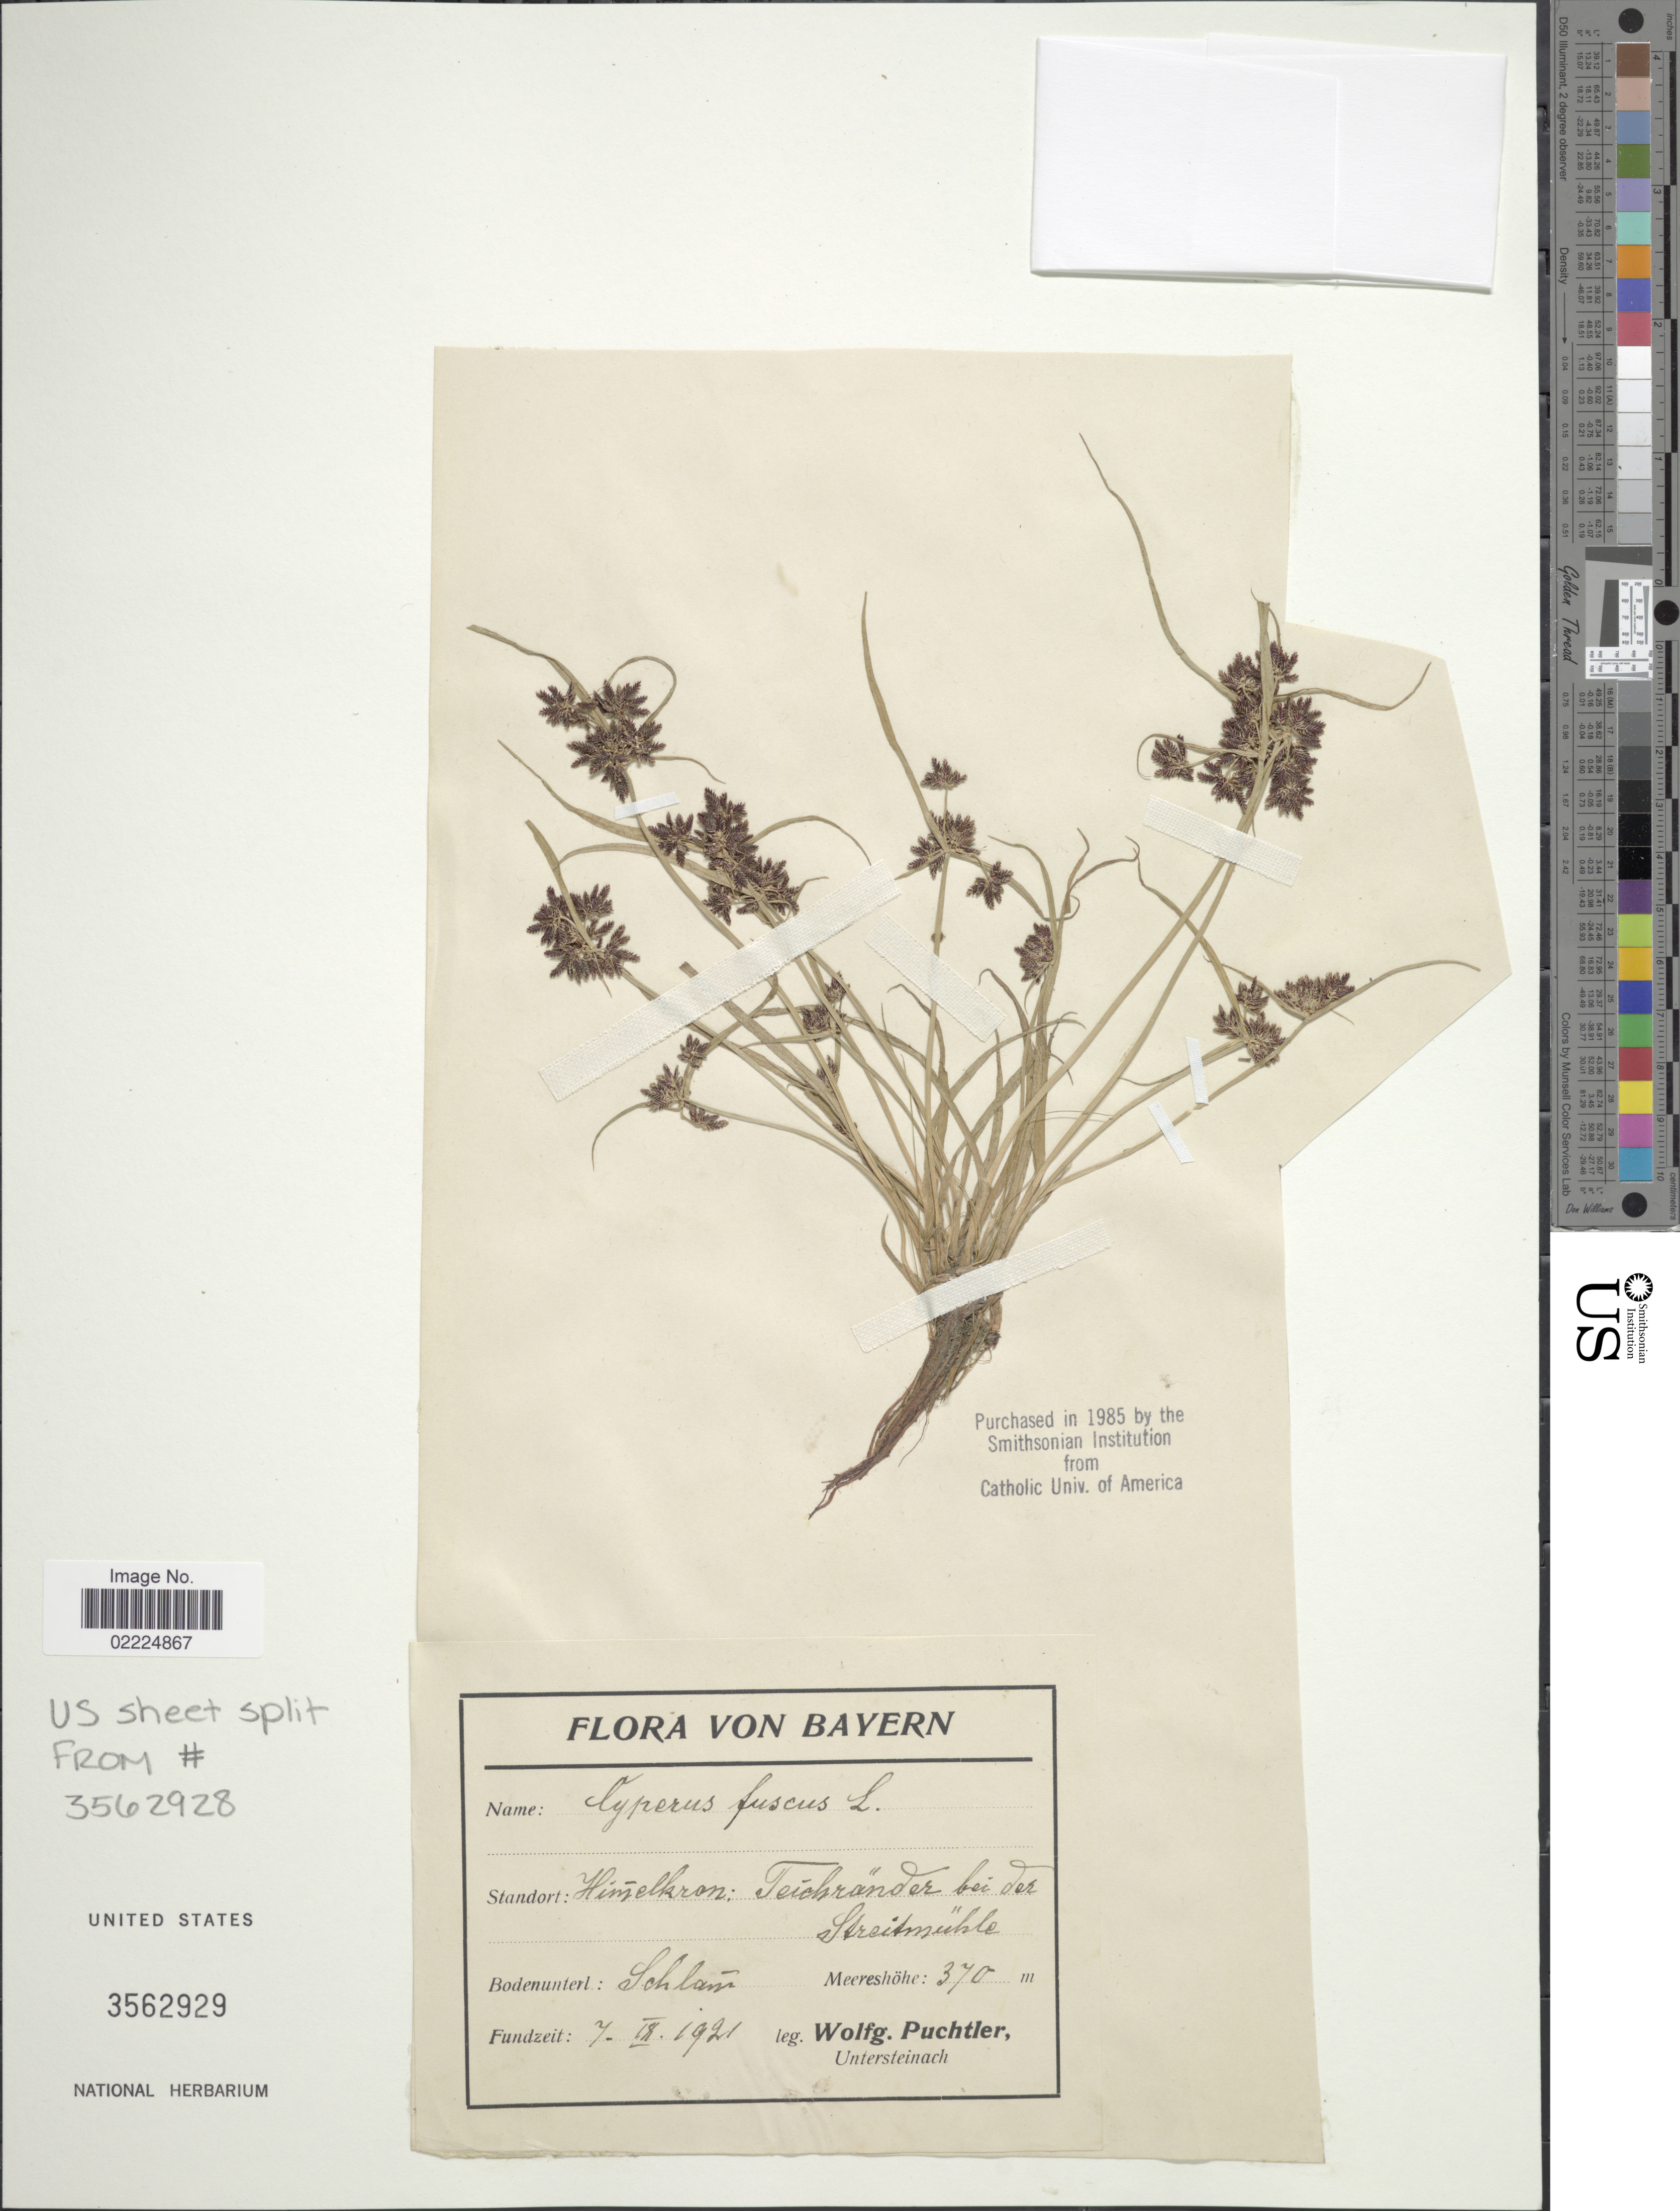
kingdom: Plantae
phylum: Tracheophyta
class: Liliopsida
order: Poales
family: Cyperaceae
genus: Cyperus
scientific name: Cyperus fuscus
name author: L.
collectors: W. Puchtler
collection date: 1921-09-07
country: Germany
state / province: Bayern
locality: Himmelkron: Teichrander bei der Streitmühle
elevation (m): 370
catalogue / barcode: US 3562929